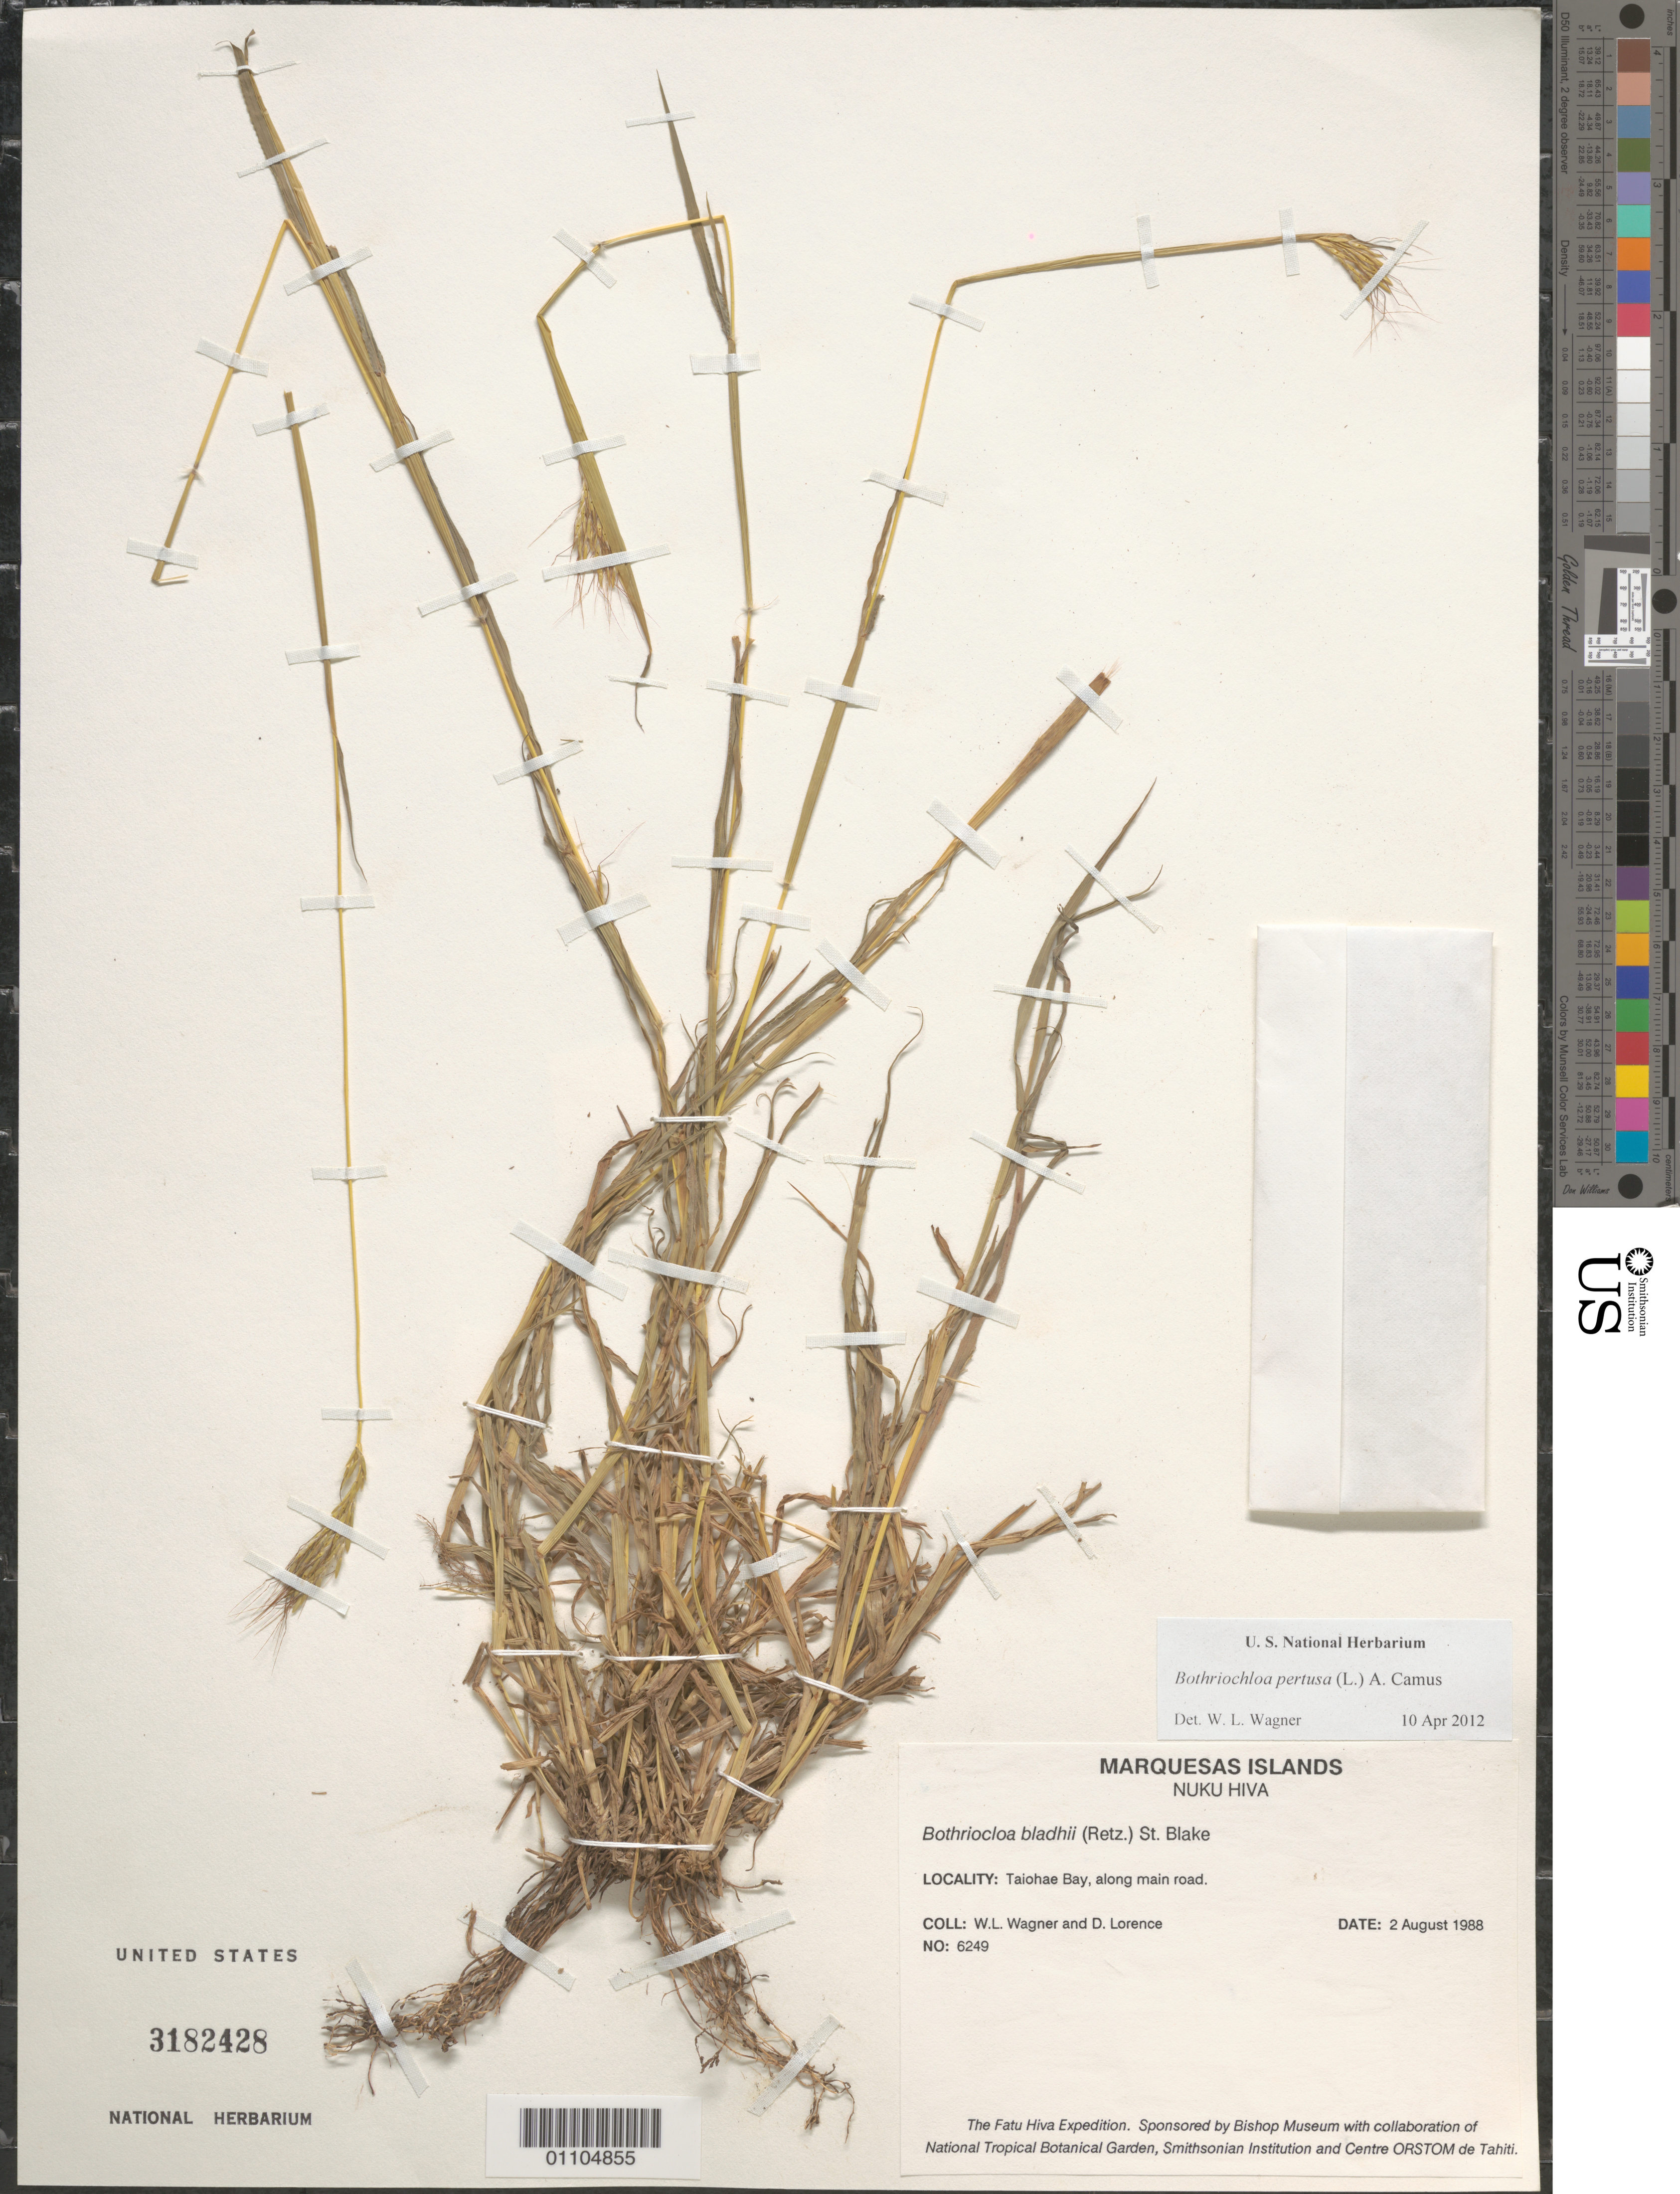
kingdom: Plantae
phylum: Tracheophyta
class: Liliopsida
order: Poales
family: Poaceae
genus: Bothriochloa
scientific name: Bothriochloa pertusa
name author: (L.) A. Camus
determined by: Clayton, W. D.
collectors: W. L. Wagner & D. Lorence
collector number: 6249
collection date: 1988-08-02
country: French Polynesia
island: Nuku Hiva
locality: Taiohae Bay, along main road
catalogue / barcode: US 3182428